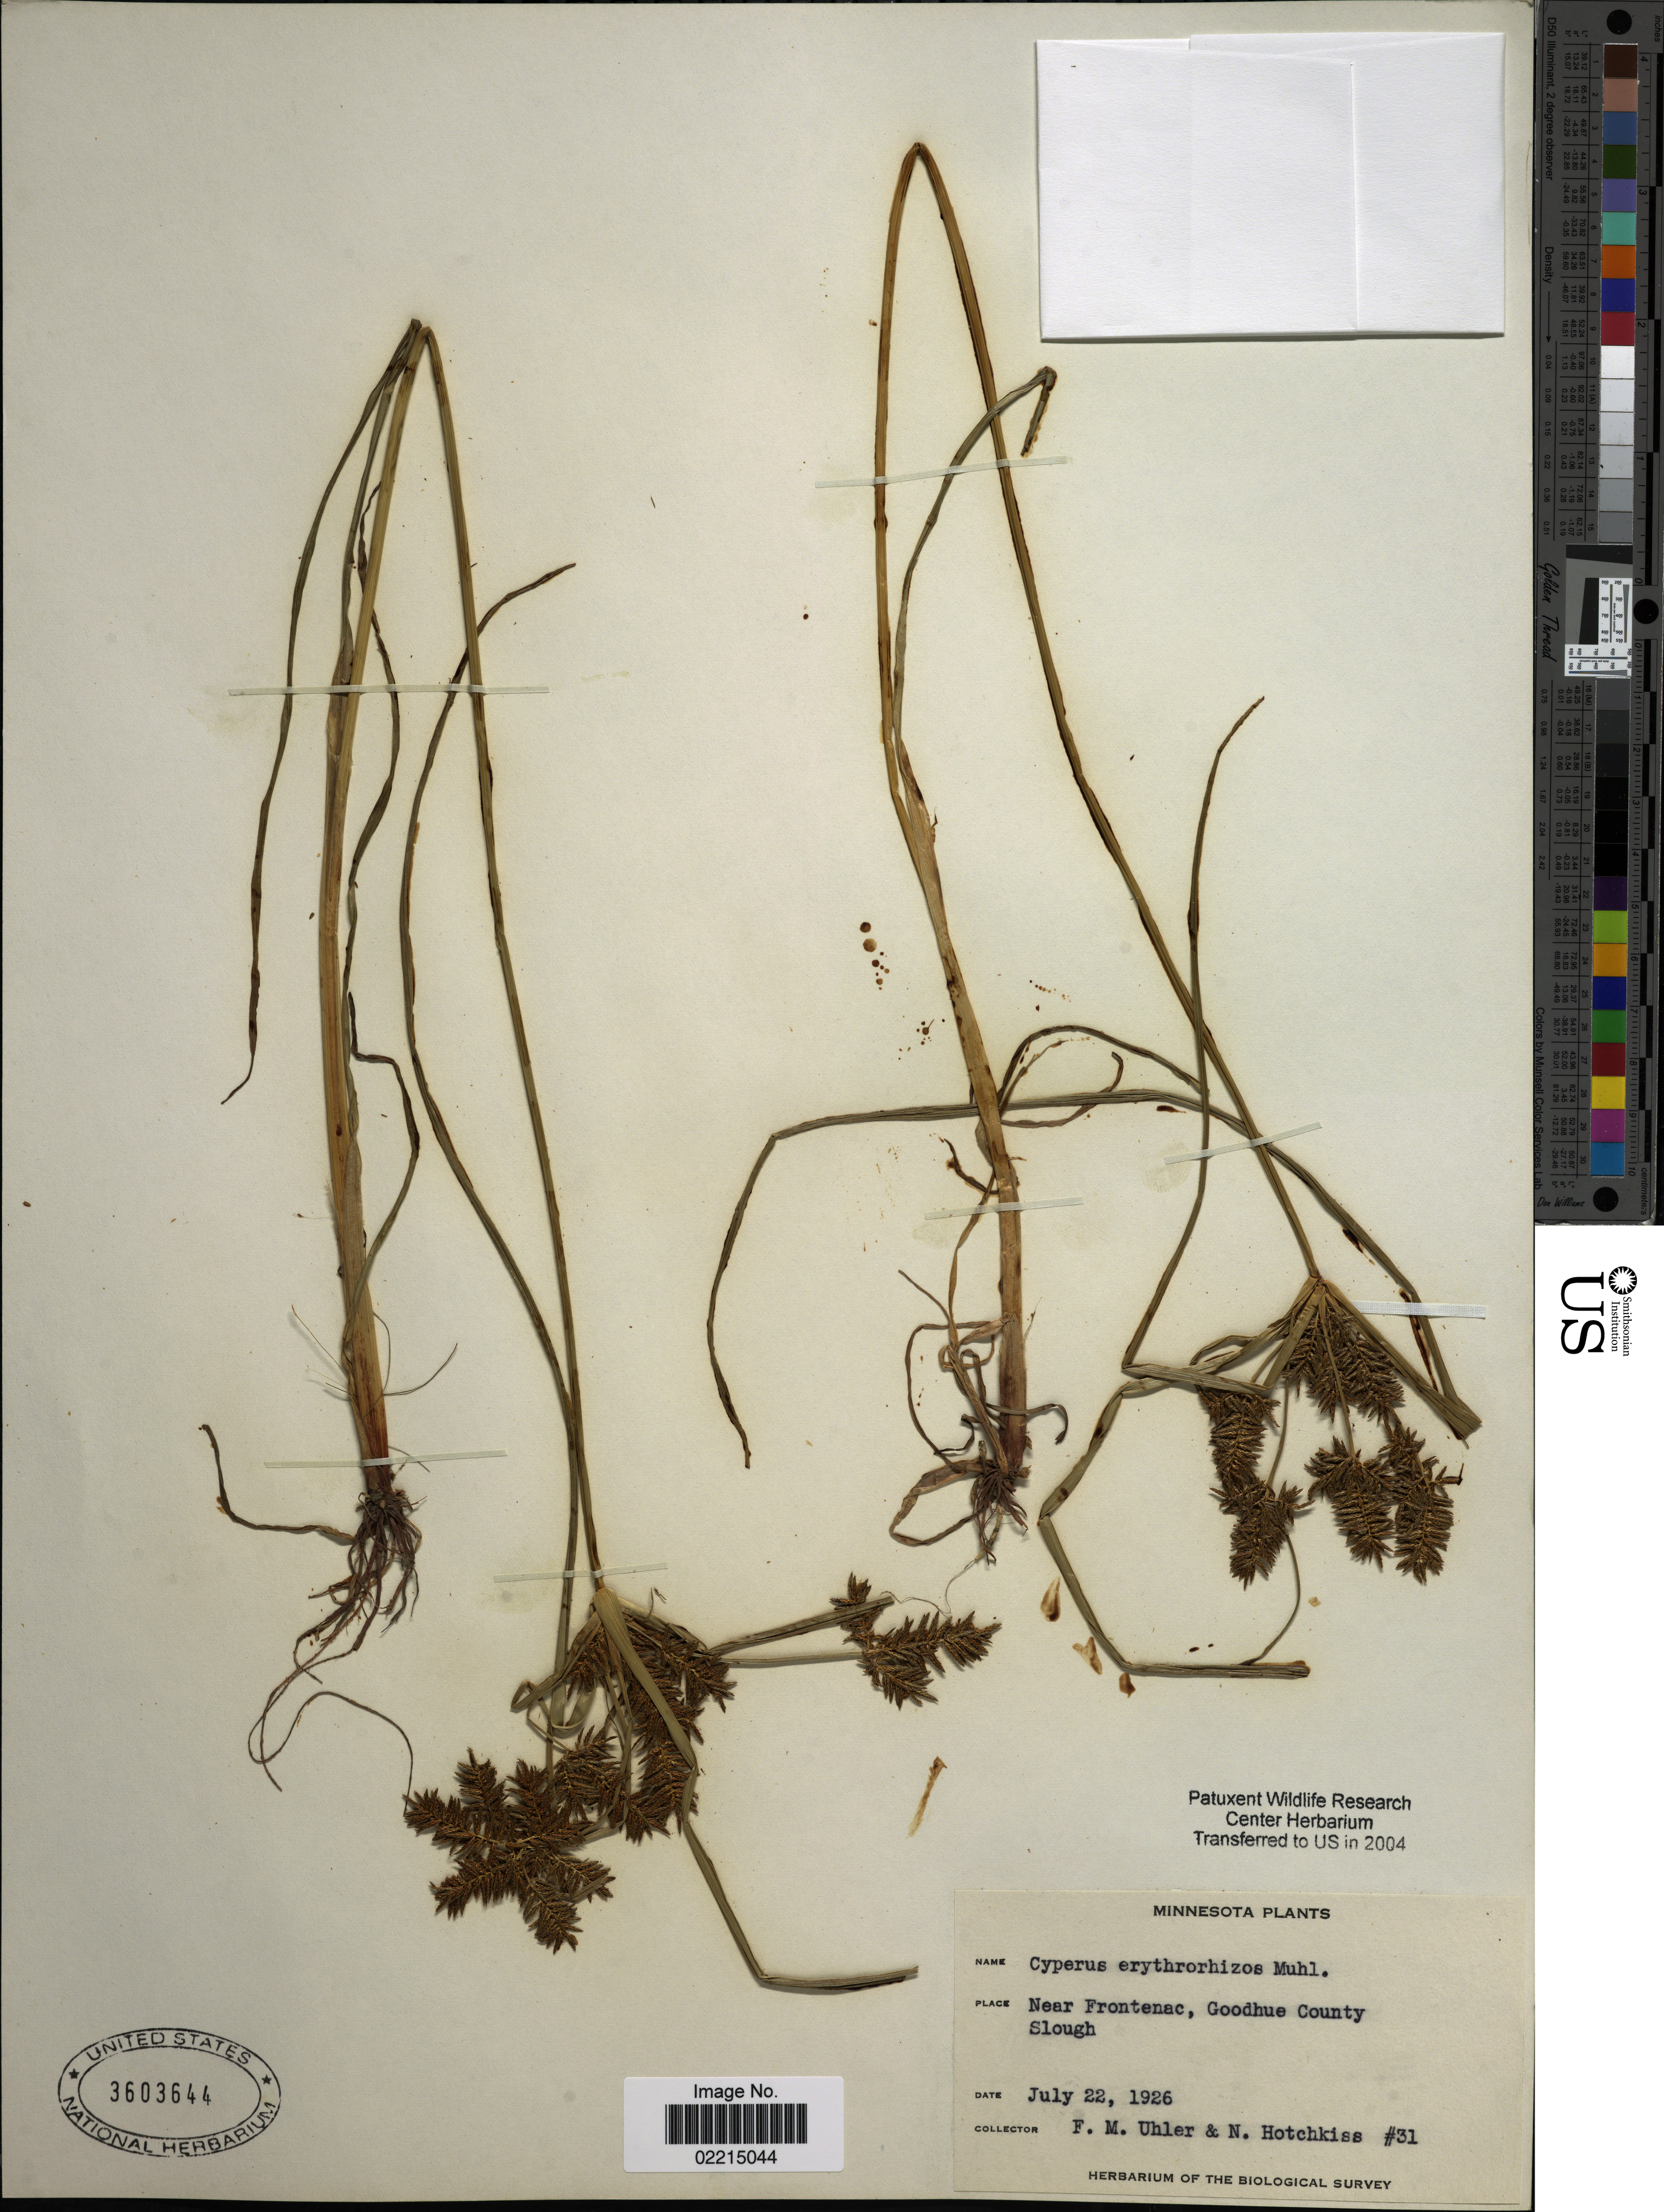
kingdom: Plantae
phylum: Tracheophyta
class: Liliopsida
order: Poales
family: Cyperaceae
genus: Cyperus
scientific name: Cyperus erythrorhizos Muhl.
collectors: F. M. Uhler & N. Hotchkiss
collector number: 31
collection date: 1926-07-22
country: United States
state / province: Minnesota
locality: Near Frontenac, Goodhue County Slough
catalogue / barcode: US 3603644